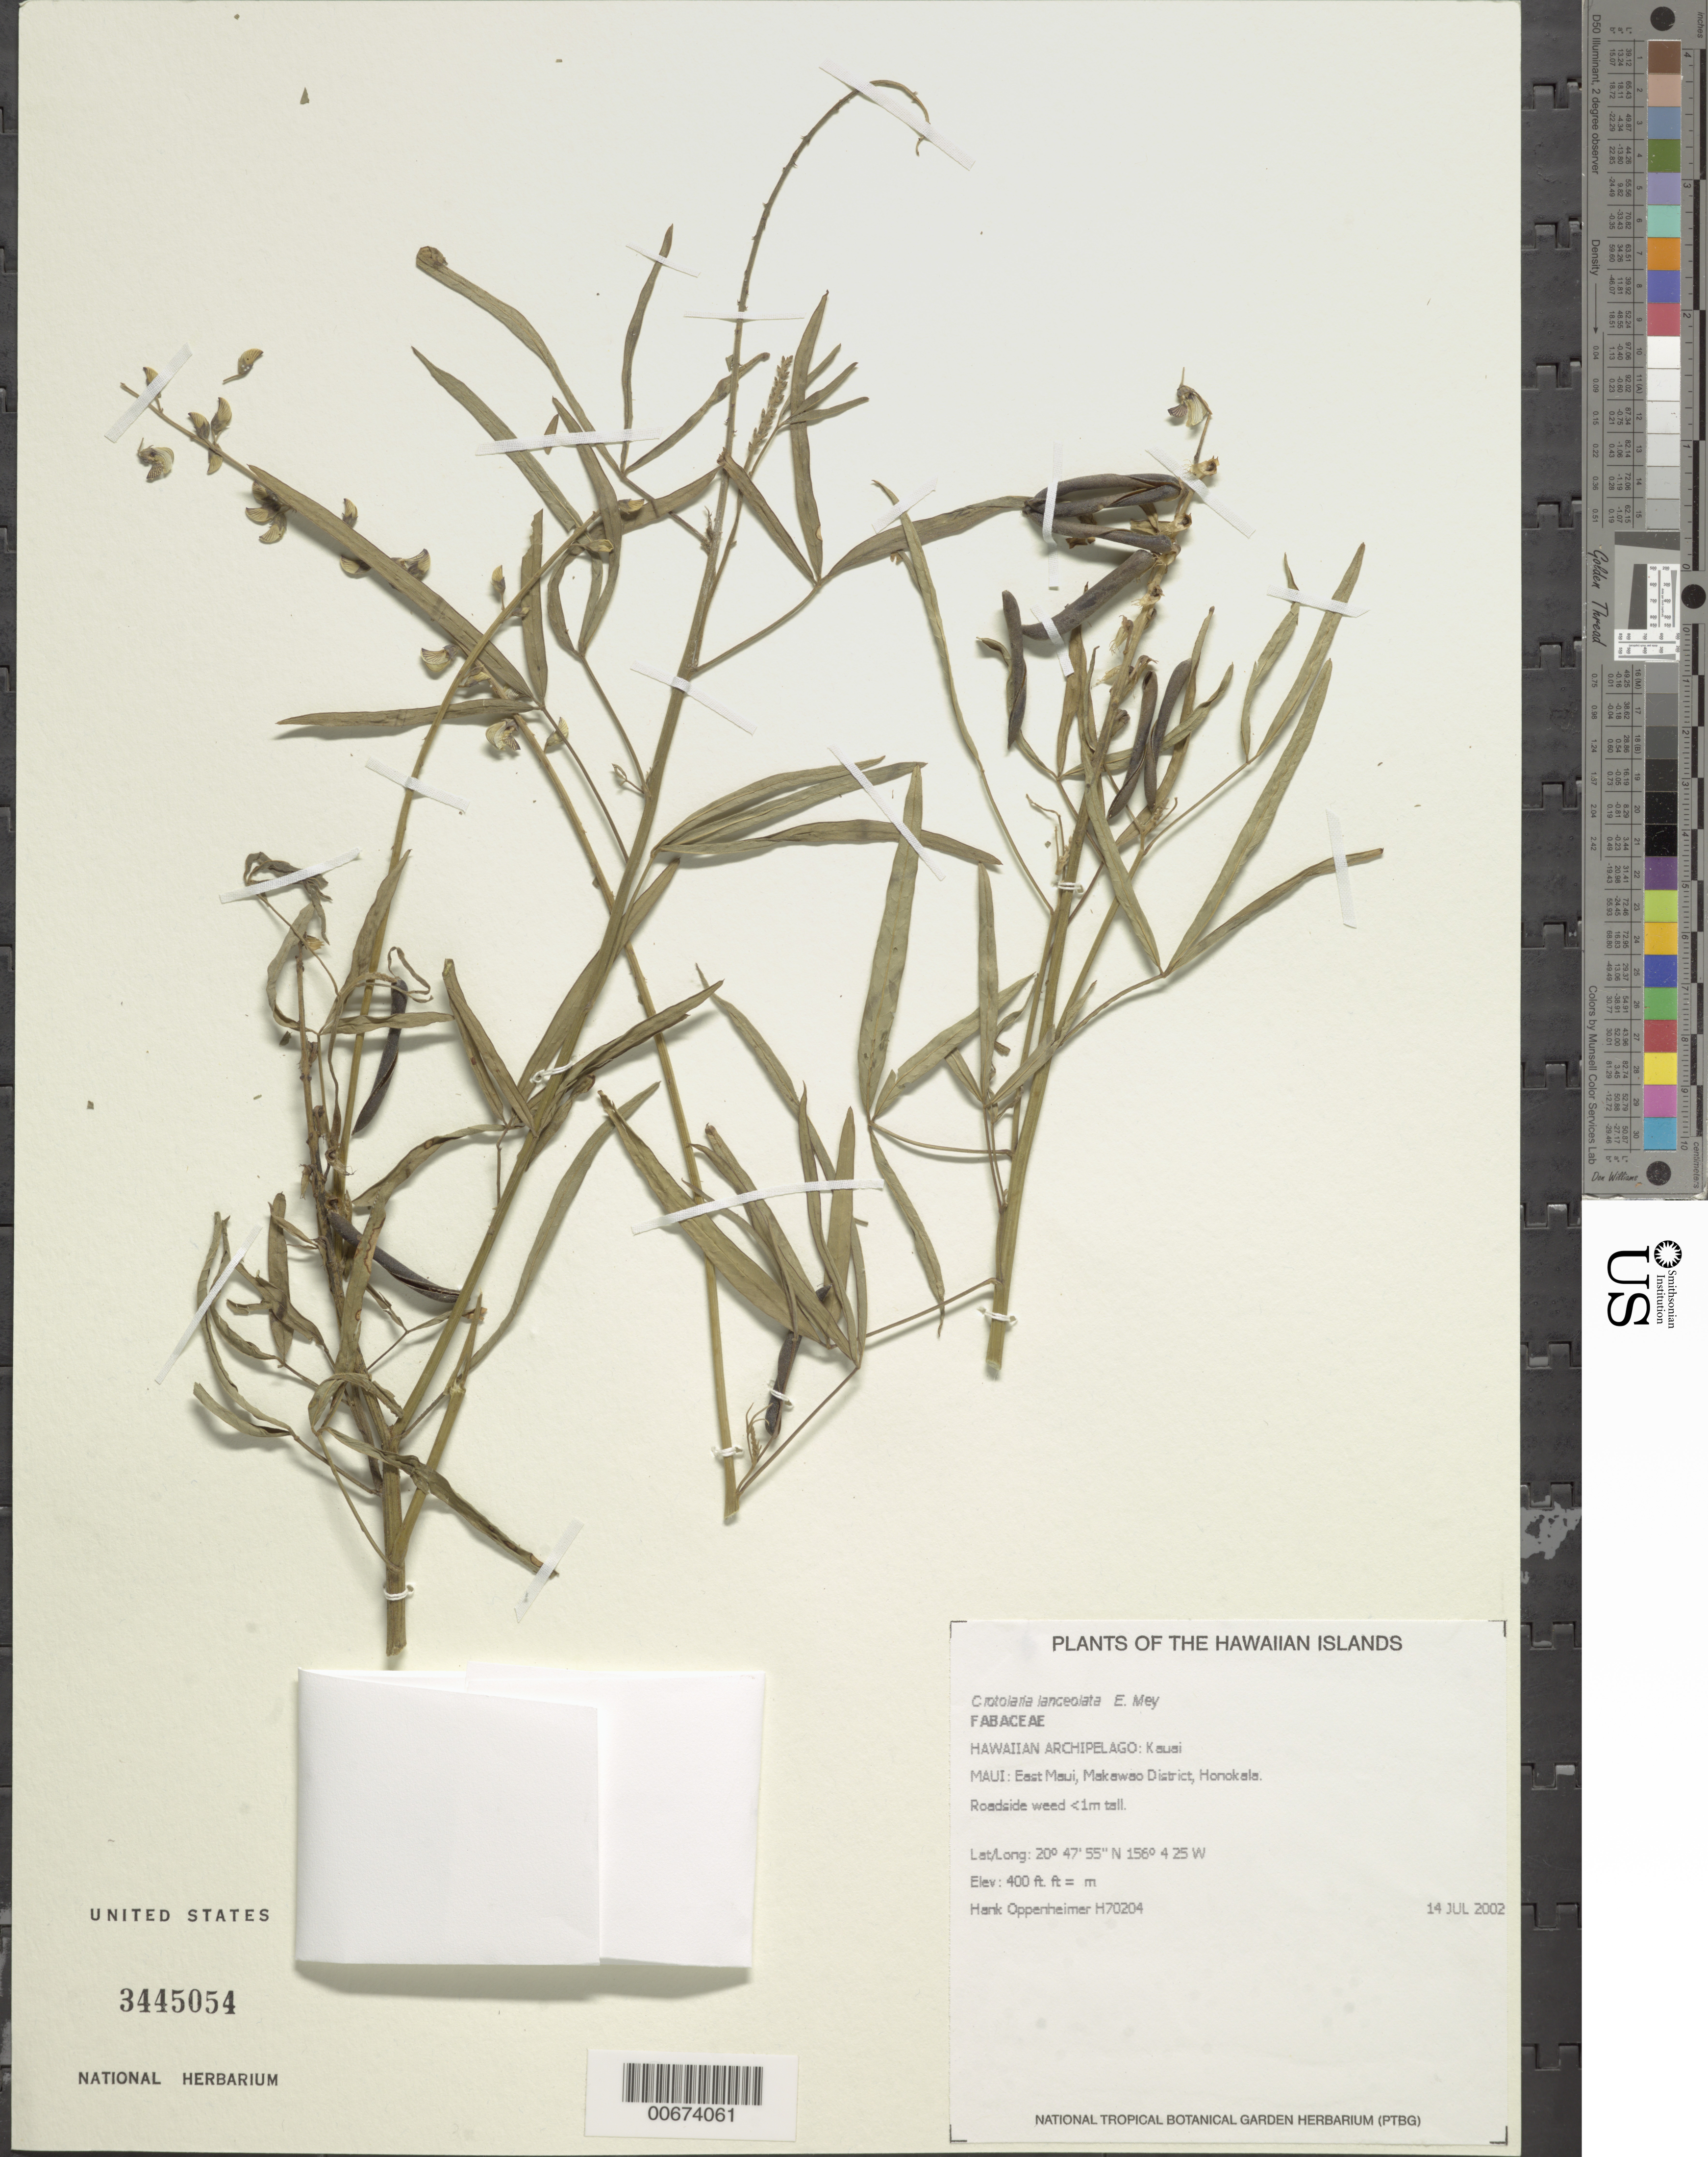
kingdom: Plantae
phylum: Tracheophyta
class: Magnoliopsida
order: Fabales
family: Fabaceae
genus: Crotalaria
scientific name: Crotalaria lanceolata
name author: E. Mey.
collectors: H. L. Oppenheimer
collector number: H70204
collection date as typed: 14 Jul 2002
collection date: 2002-07-14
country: United States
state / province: Hawaii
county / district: Maui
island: Maui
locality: East Maui, Makawao District, Honokala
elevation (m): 121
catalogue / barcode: US 3445054